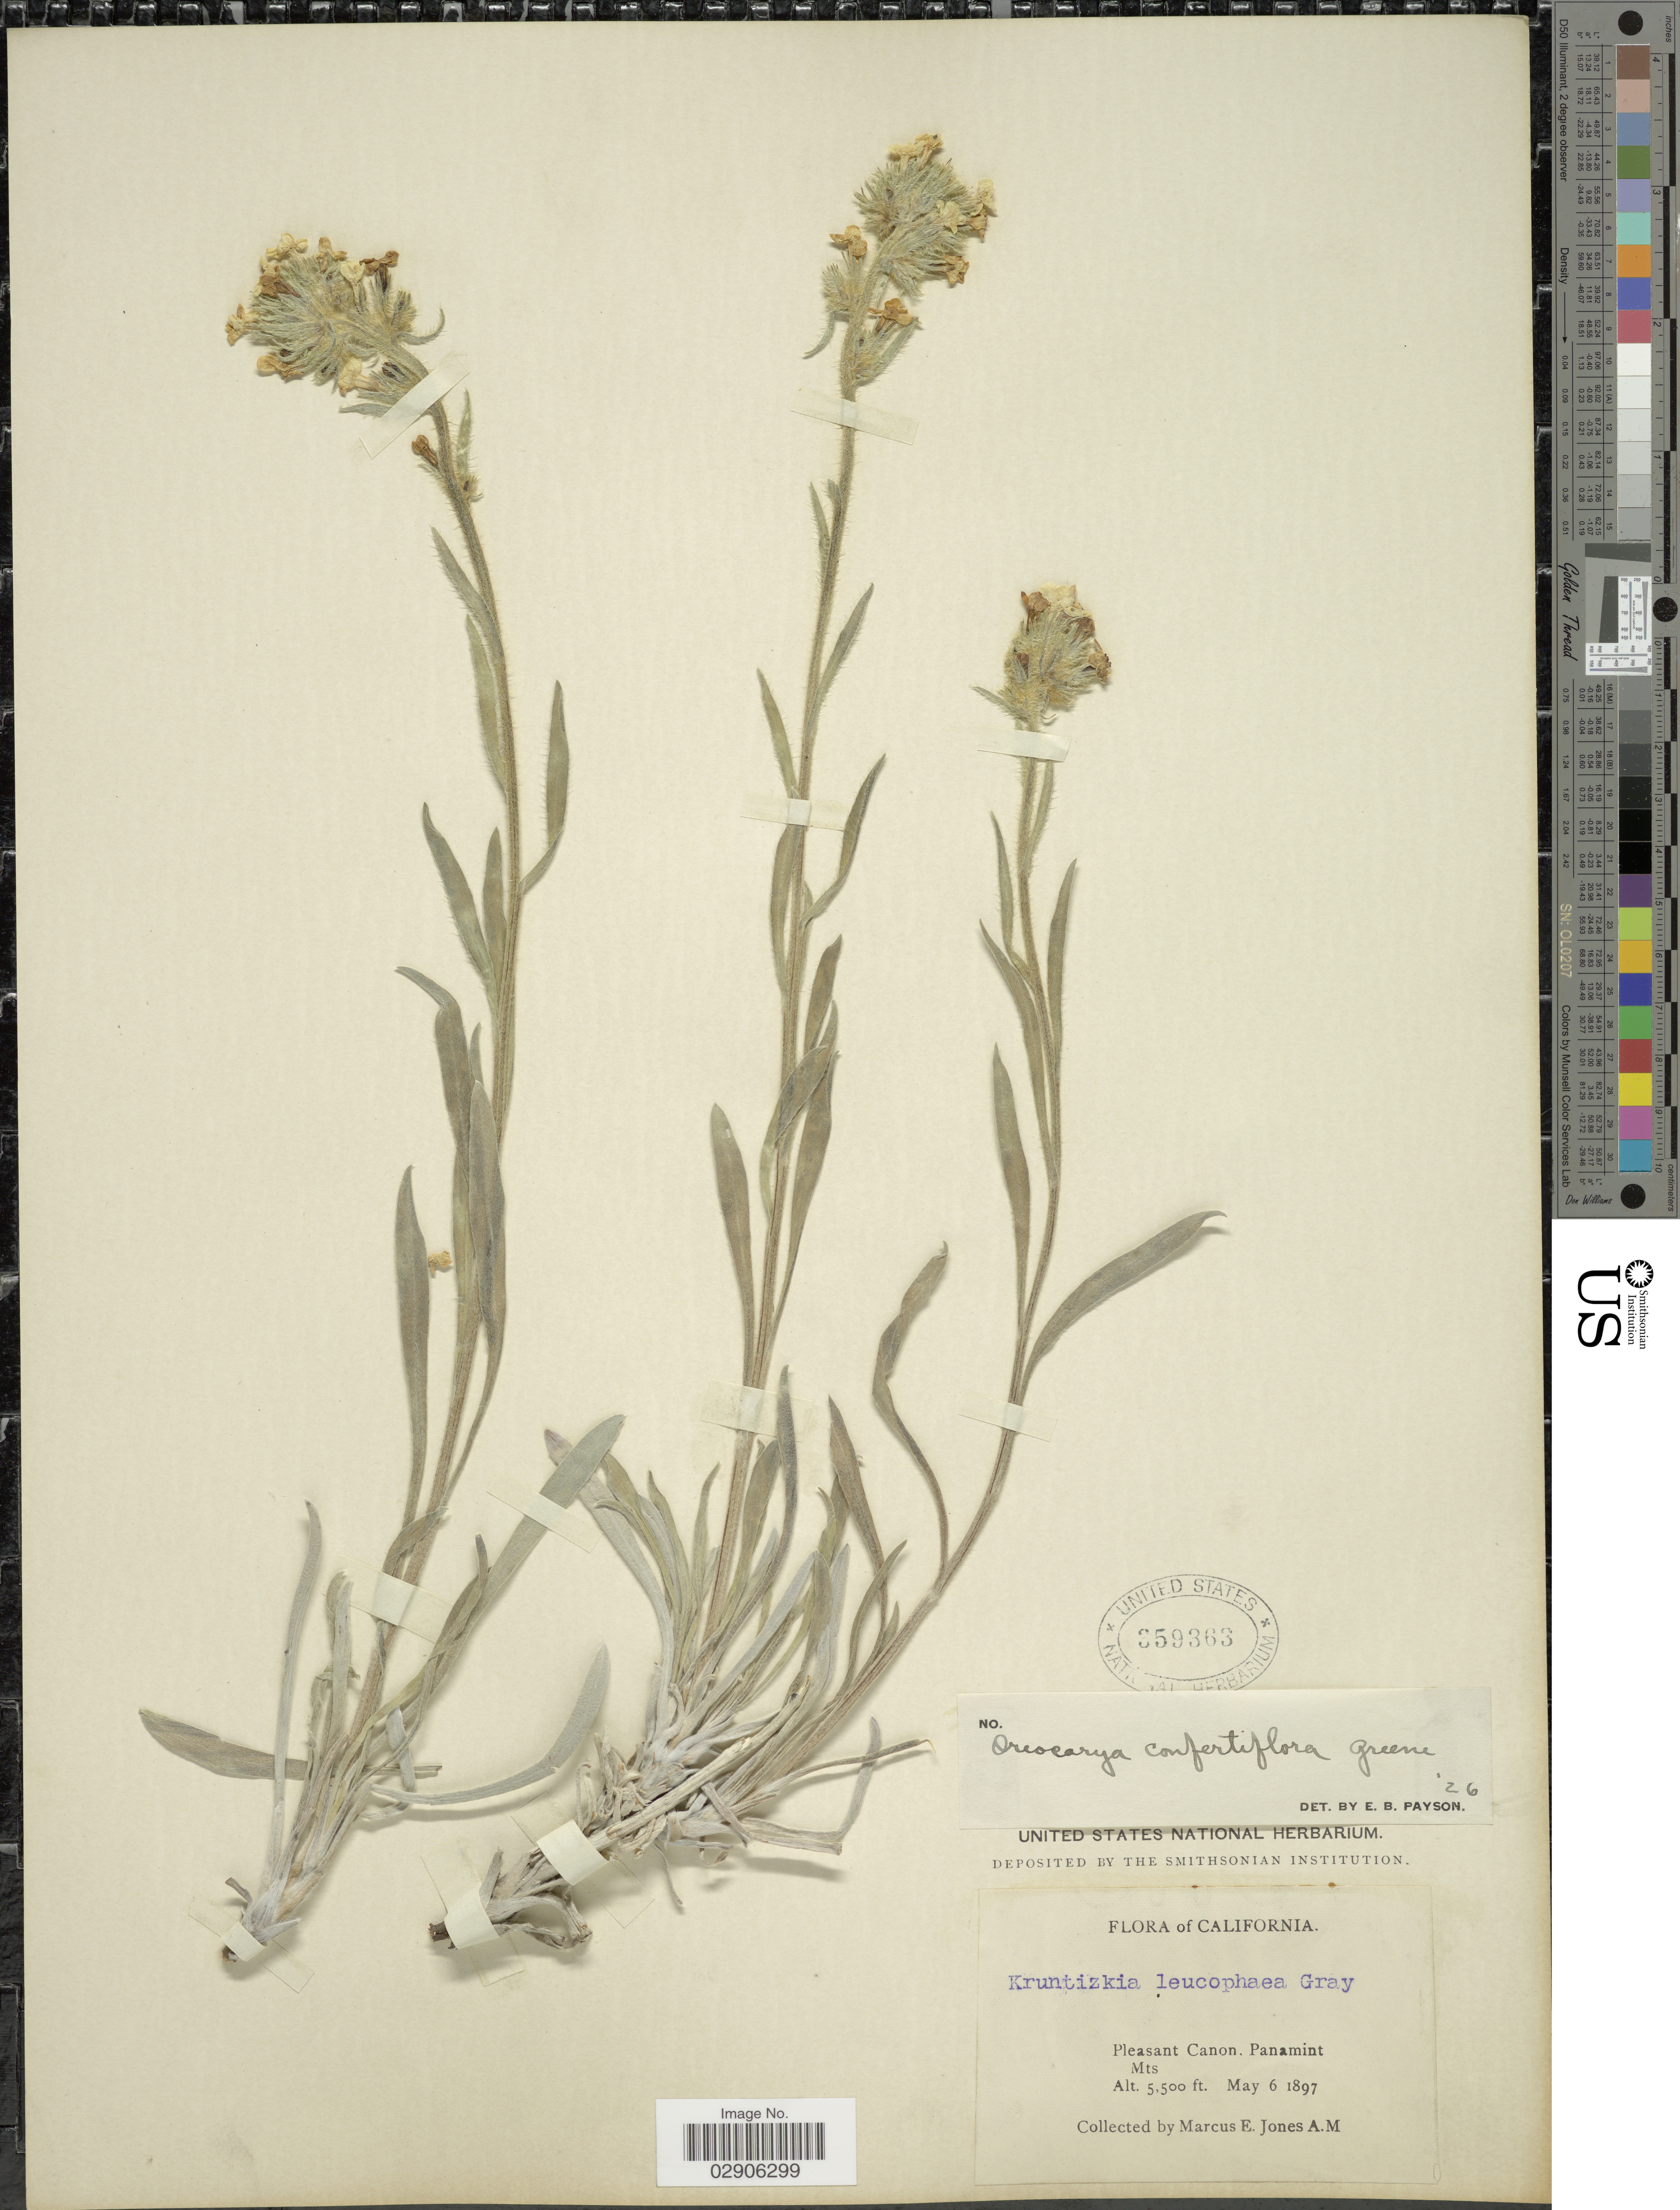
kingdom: Plantae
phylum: Tracheophyta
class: Magnoliopsida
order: Boraginales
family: Boraginaceae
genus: Oreocarya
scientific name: Oreocarya confertiflora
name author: Greene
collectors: M. E. Jones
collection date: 1897-05-06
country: United States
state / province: California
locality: Pleasant Canon, Panamint Mts.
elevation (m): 1676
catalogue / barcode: US 359363